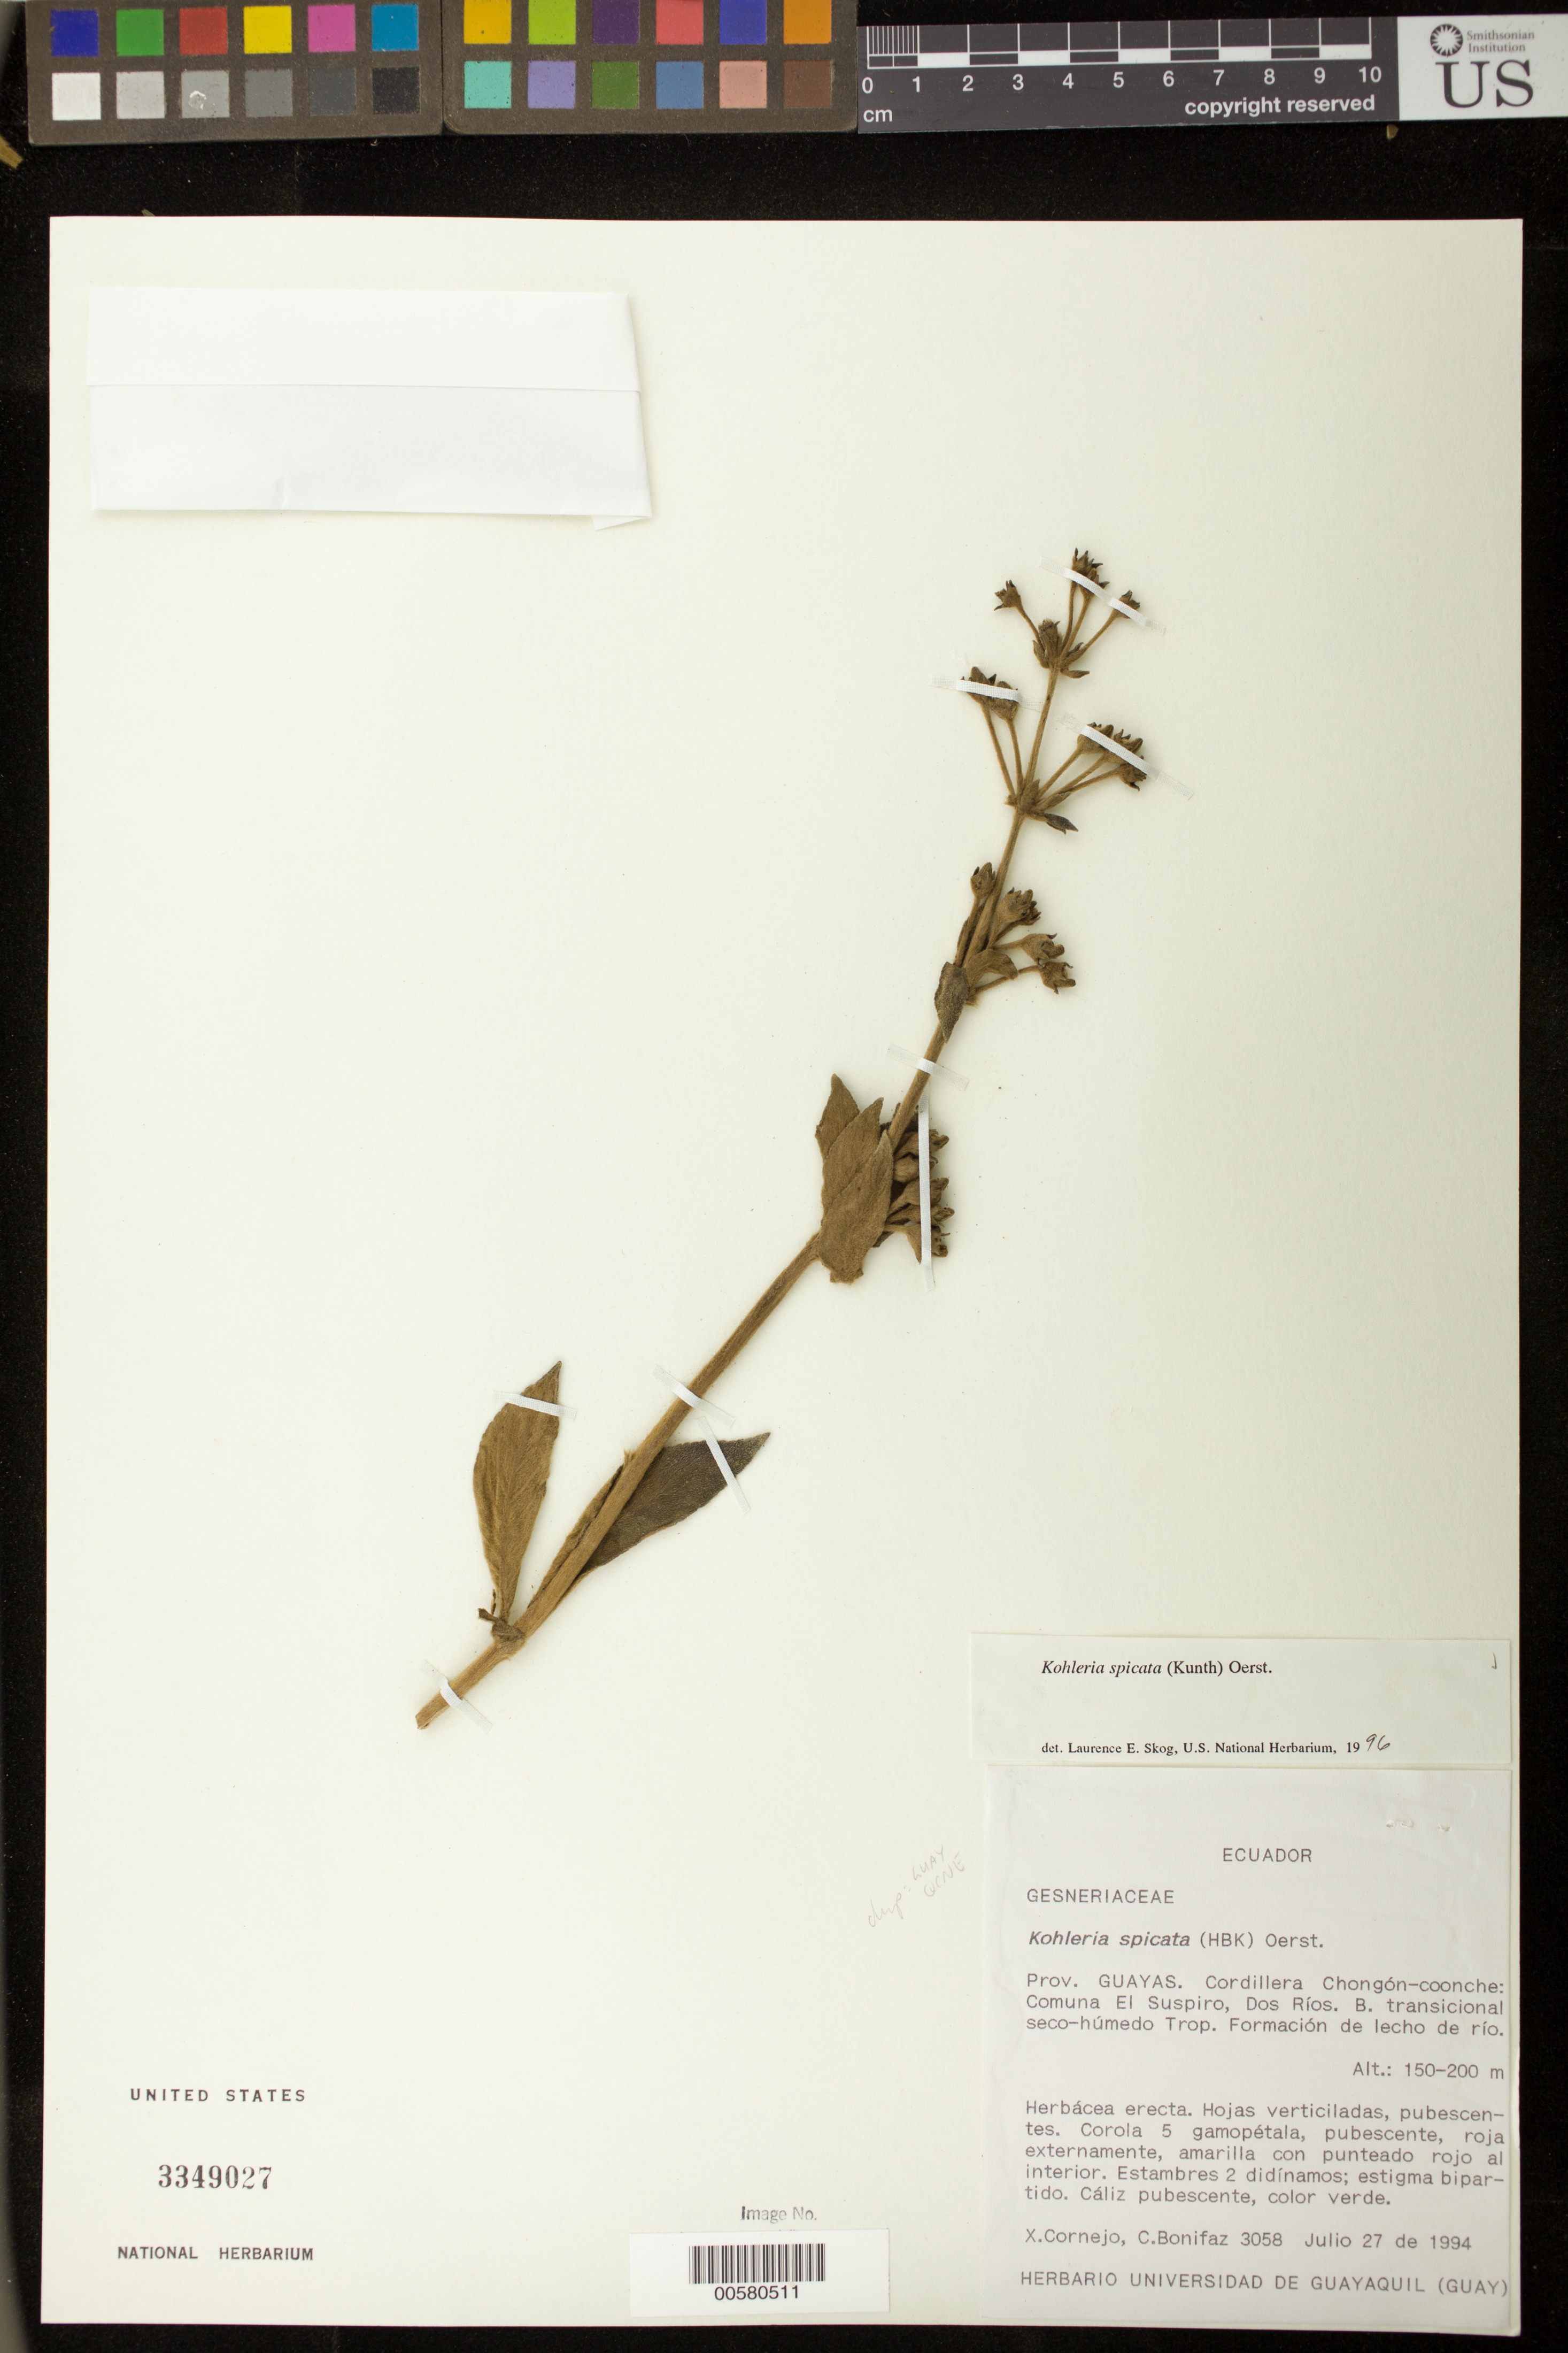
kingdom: Plantae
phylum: Tracheophyta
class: Magnoliopsida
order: Lamiales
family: Gesneriaceae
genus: Kohleria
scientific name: Kohleria spicata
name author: (Kunth) Oerst.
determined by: Skog, Laurence E.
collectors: X. F. Cornejo & C. Bonifaz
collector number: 3058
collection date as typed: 27 Jul 1994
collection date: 1994-07-27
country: Ecuador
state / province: Guayas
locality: Cordillera Chongón-coonche: comuna El Suspiro, Dos Ríos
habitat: Bosque transicional seco-húmedo tropical; formación de lecho de río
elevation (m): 150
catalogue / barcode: US 3349027